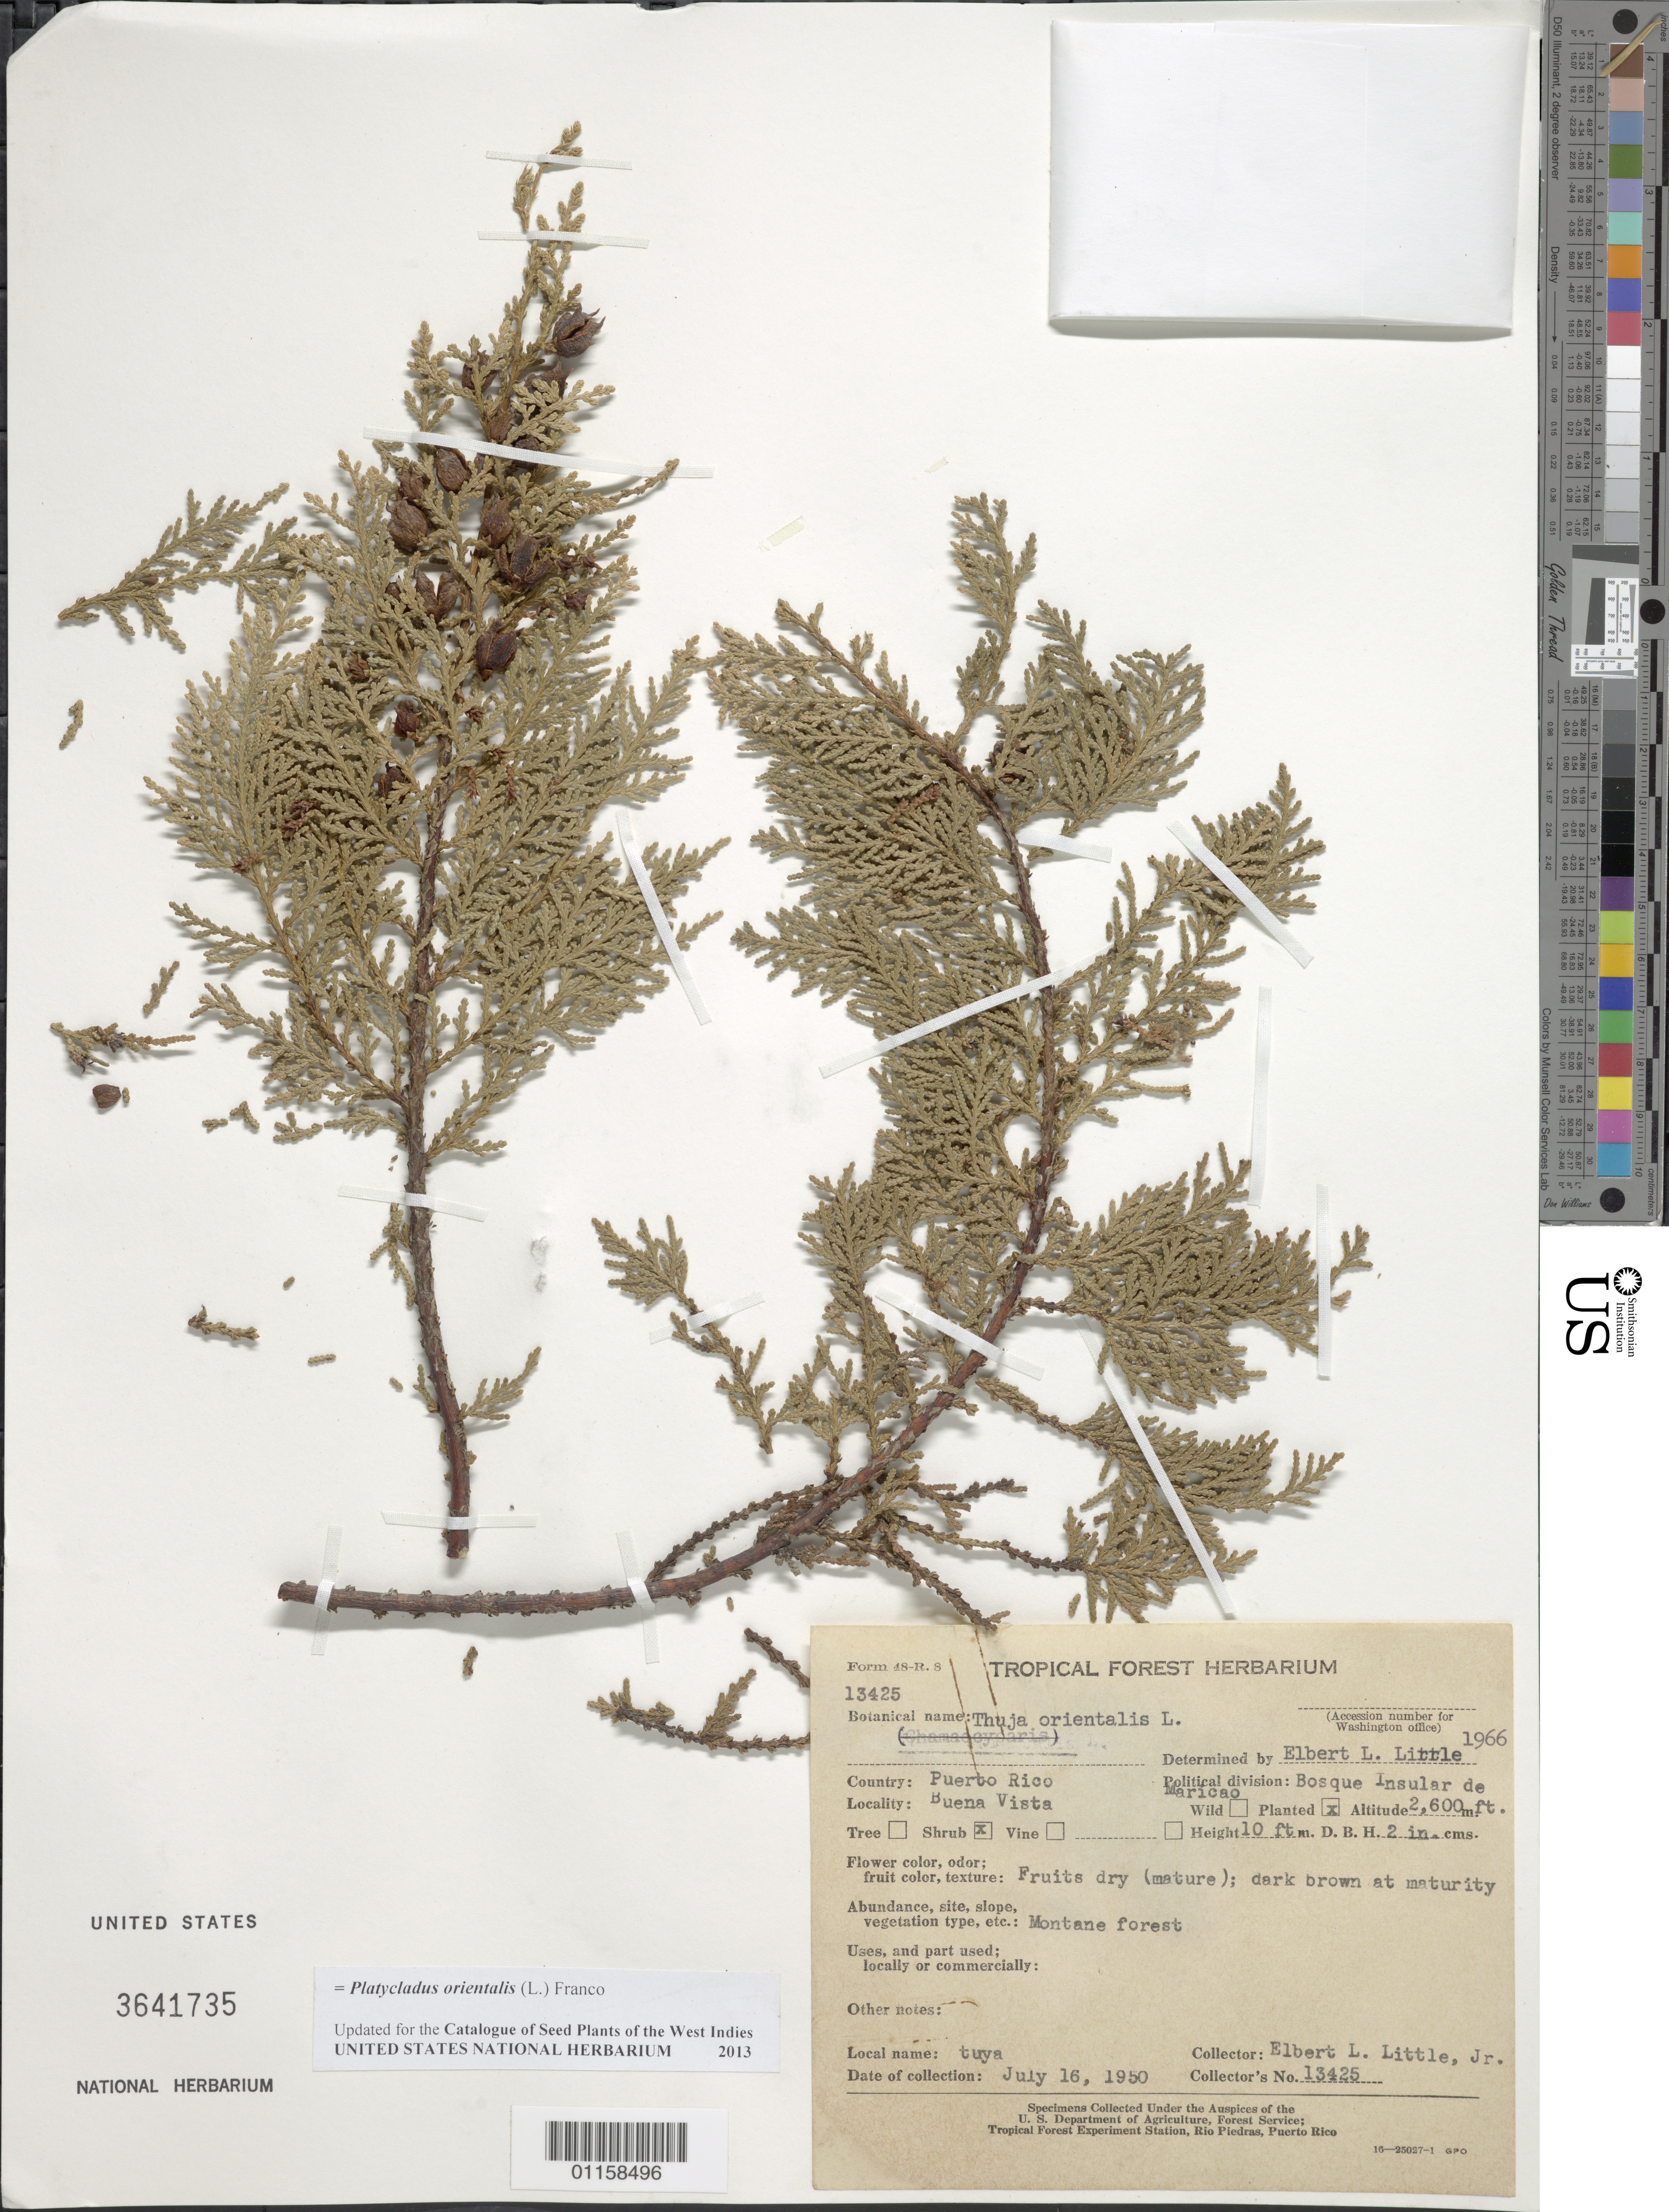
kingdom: Plantae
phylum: Tracheophyta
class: Pinopsida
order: Pinales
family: Cupressaceae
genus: Platycladus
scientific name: Platycladus orientalis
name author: (L.) Franco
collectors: E. L. Little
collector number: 13425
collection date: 1950-07-16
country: Puerto Rico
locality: Bosque Insular de Maricao; Buena Vista.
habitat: Montane forest.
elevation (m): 792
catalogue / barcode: US 3641735